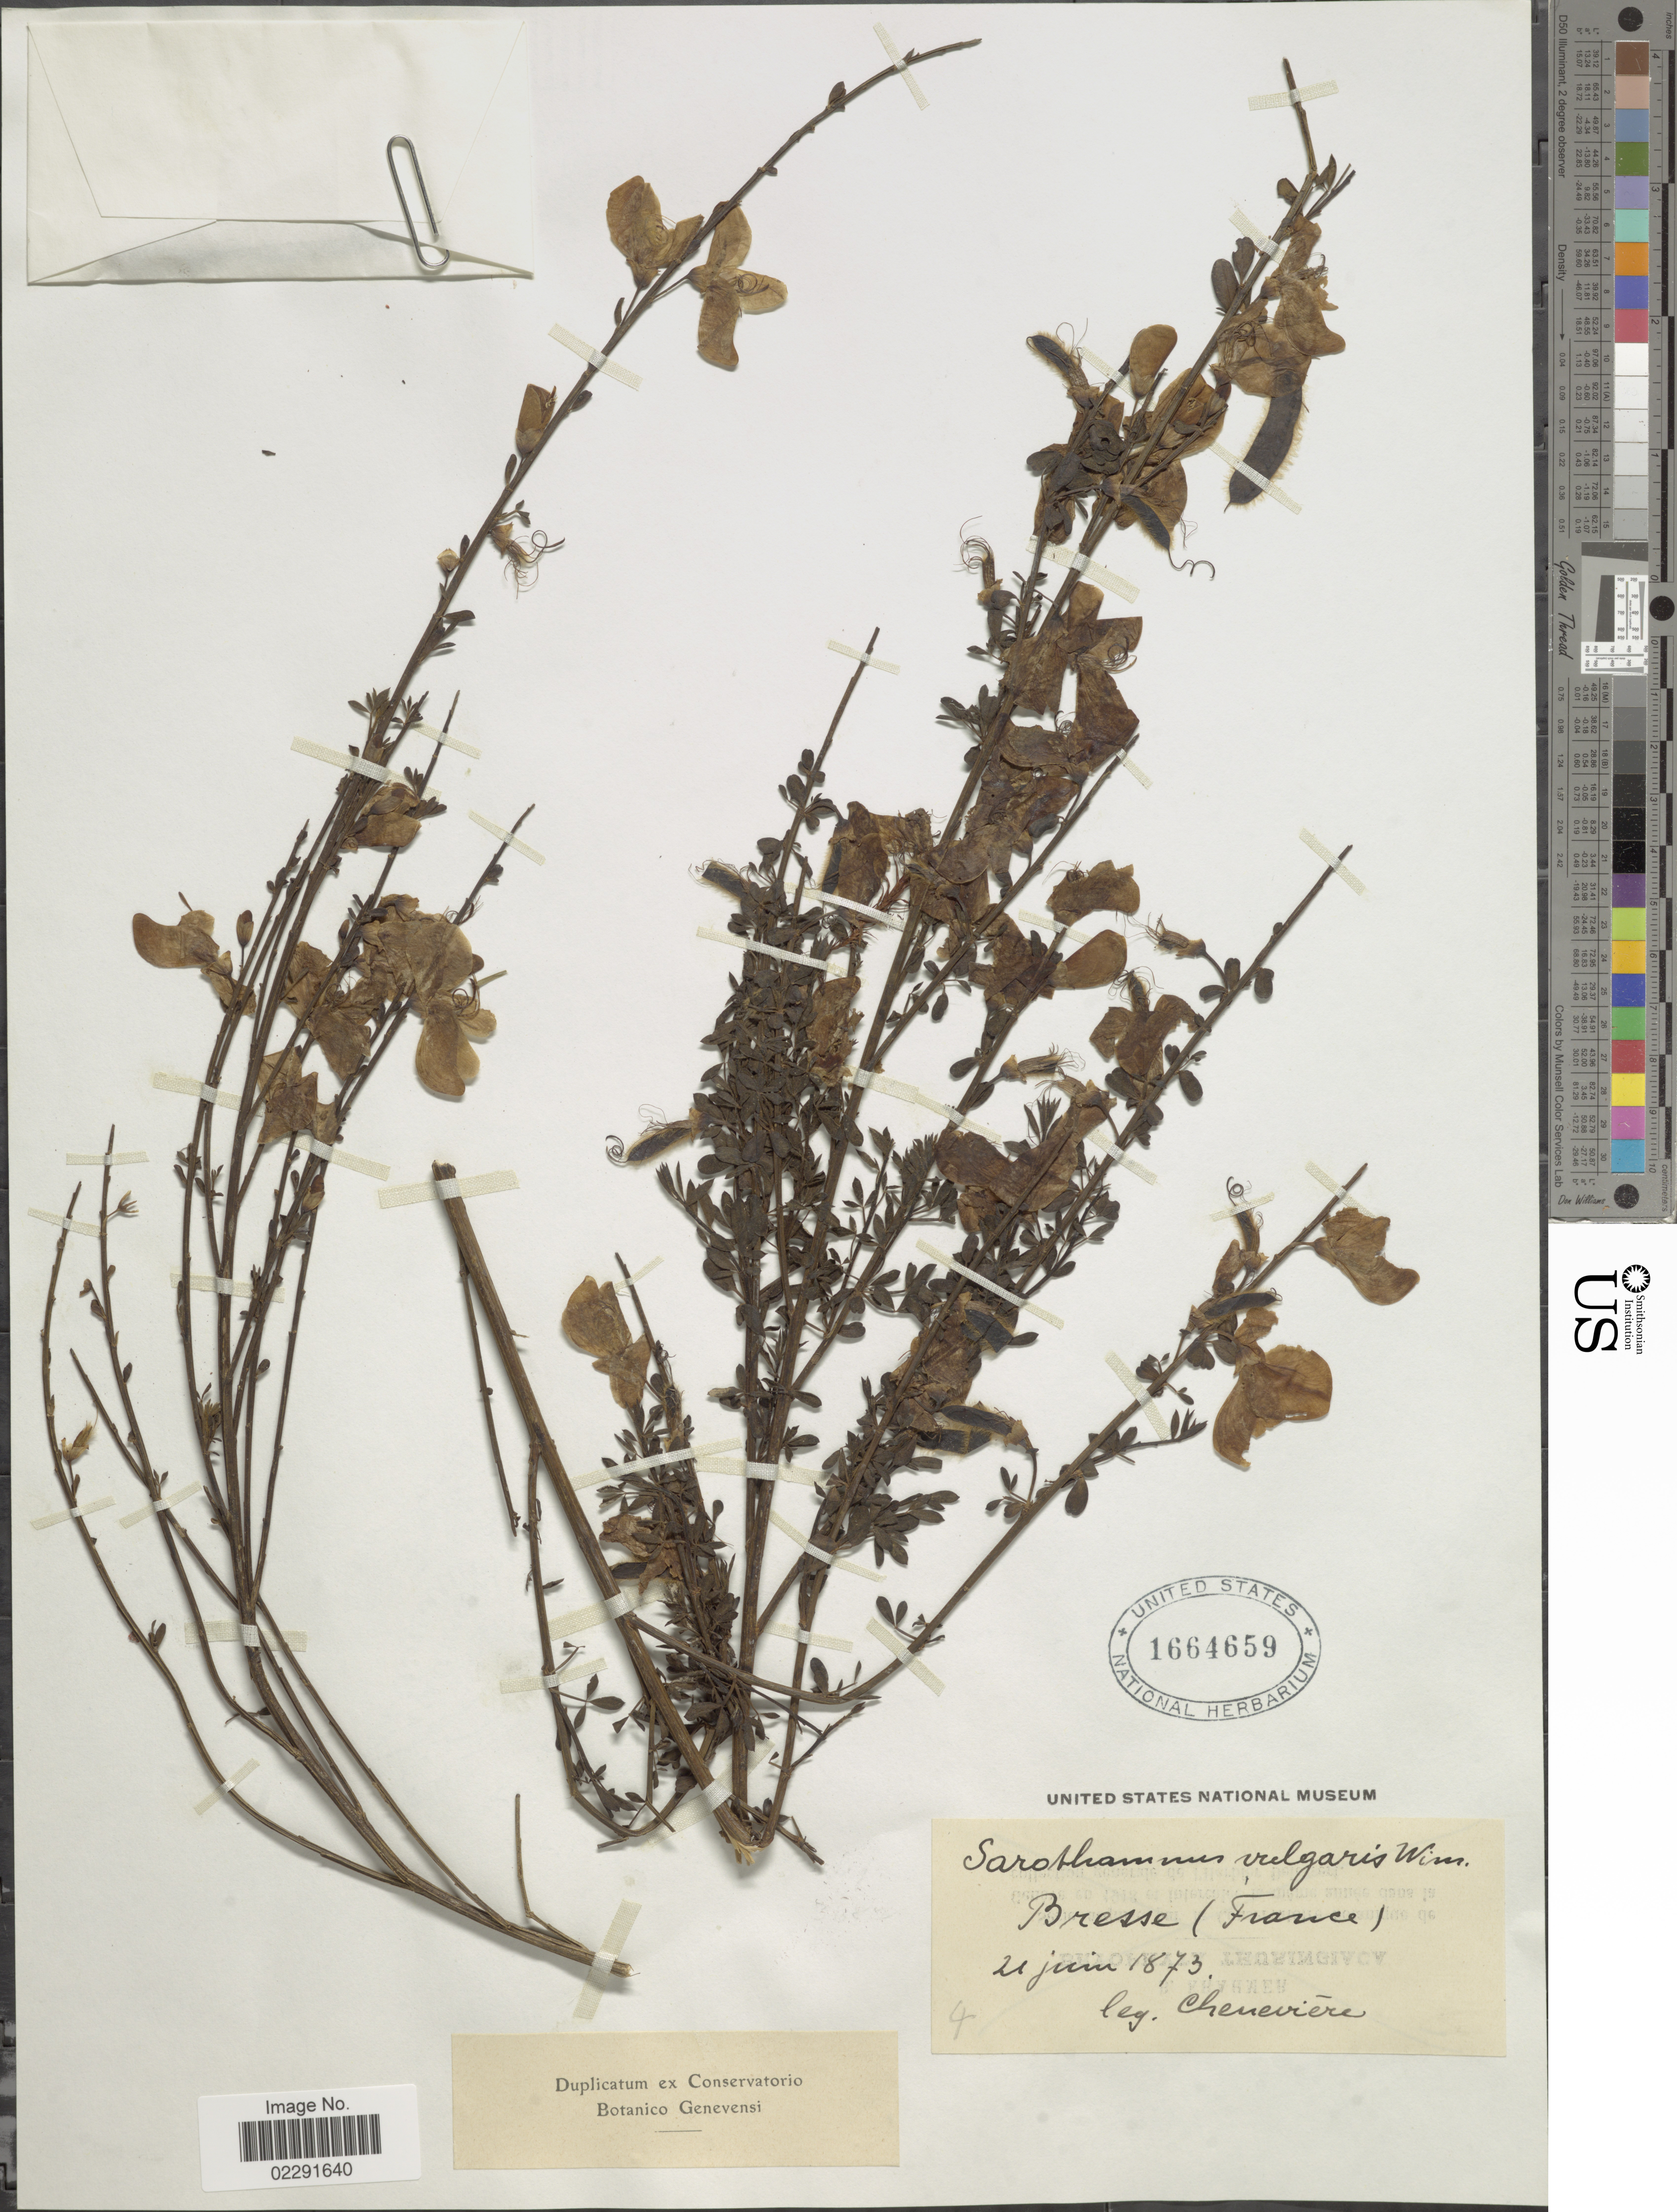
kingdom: Plantae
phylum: Tracheophyta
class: Magnoliopsida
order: Fabales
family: Fabaceae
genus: Cytisus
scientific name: Cytisus scoparius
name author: (L.) Link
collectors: Chenevière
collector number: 4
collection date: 1873-06-21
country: France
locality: Bresse.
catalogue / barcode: US 1664659